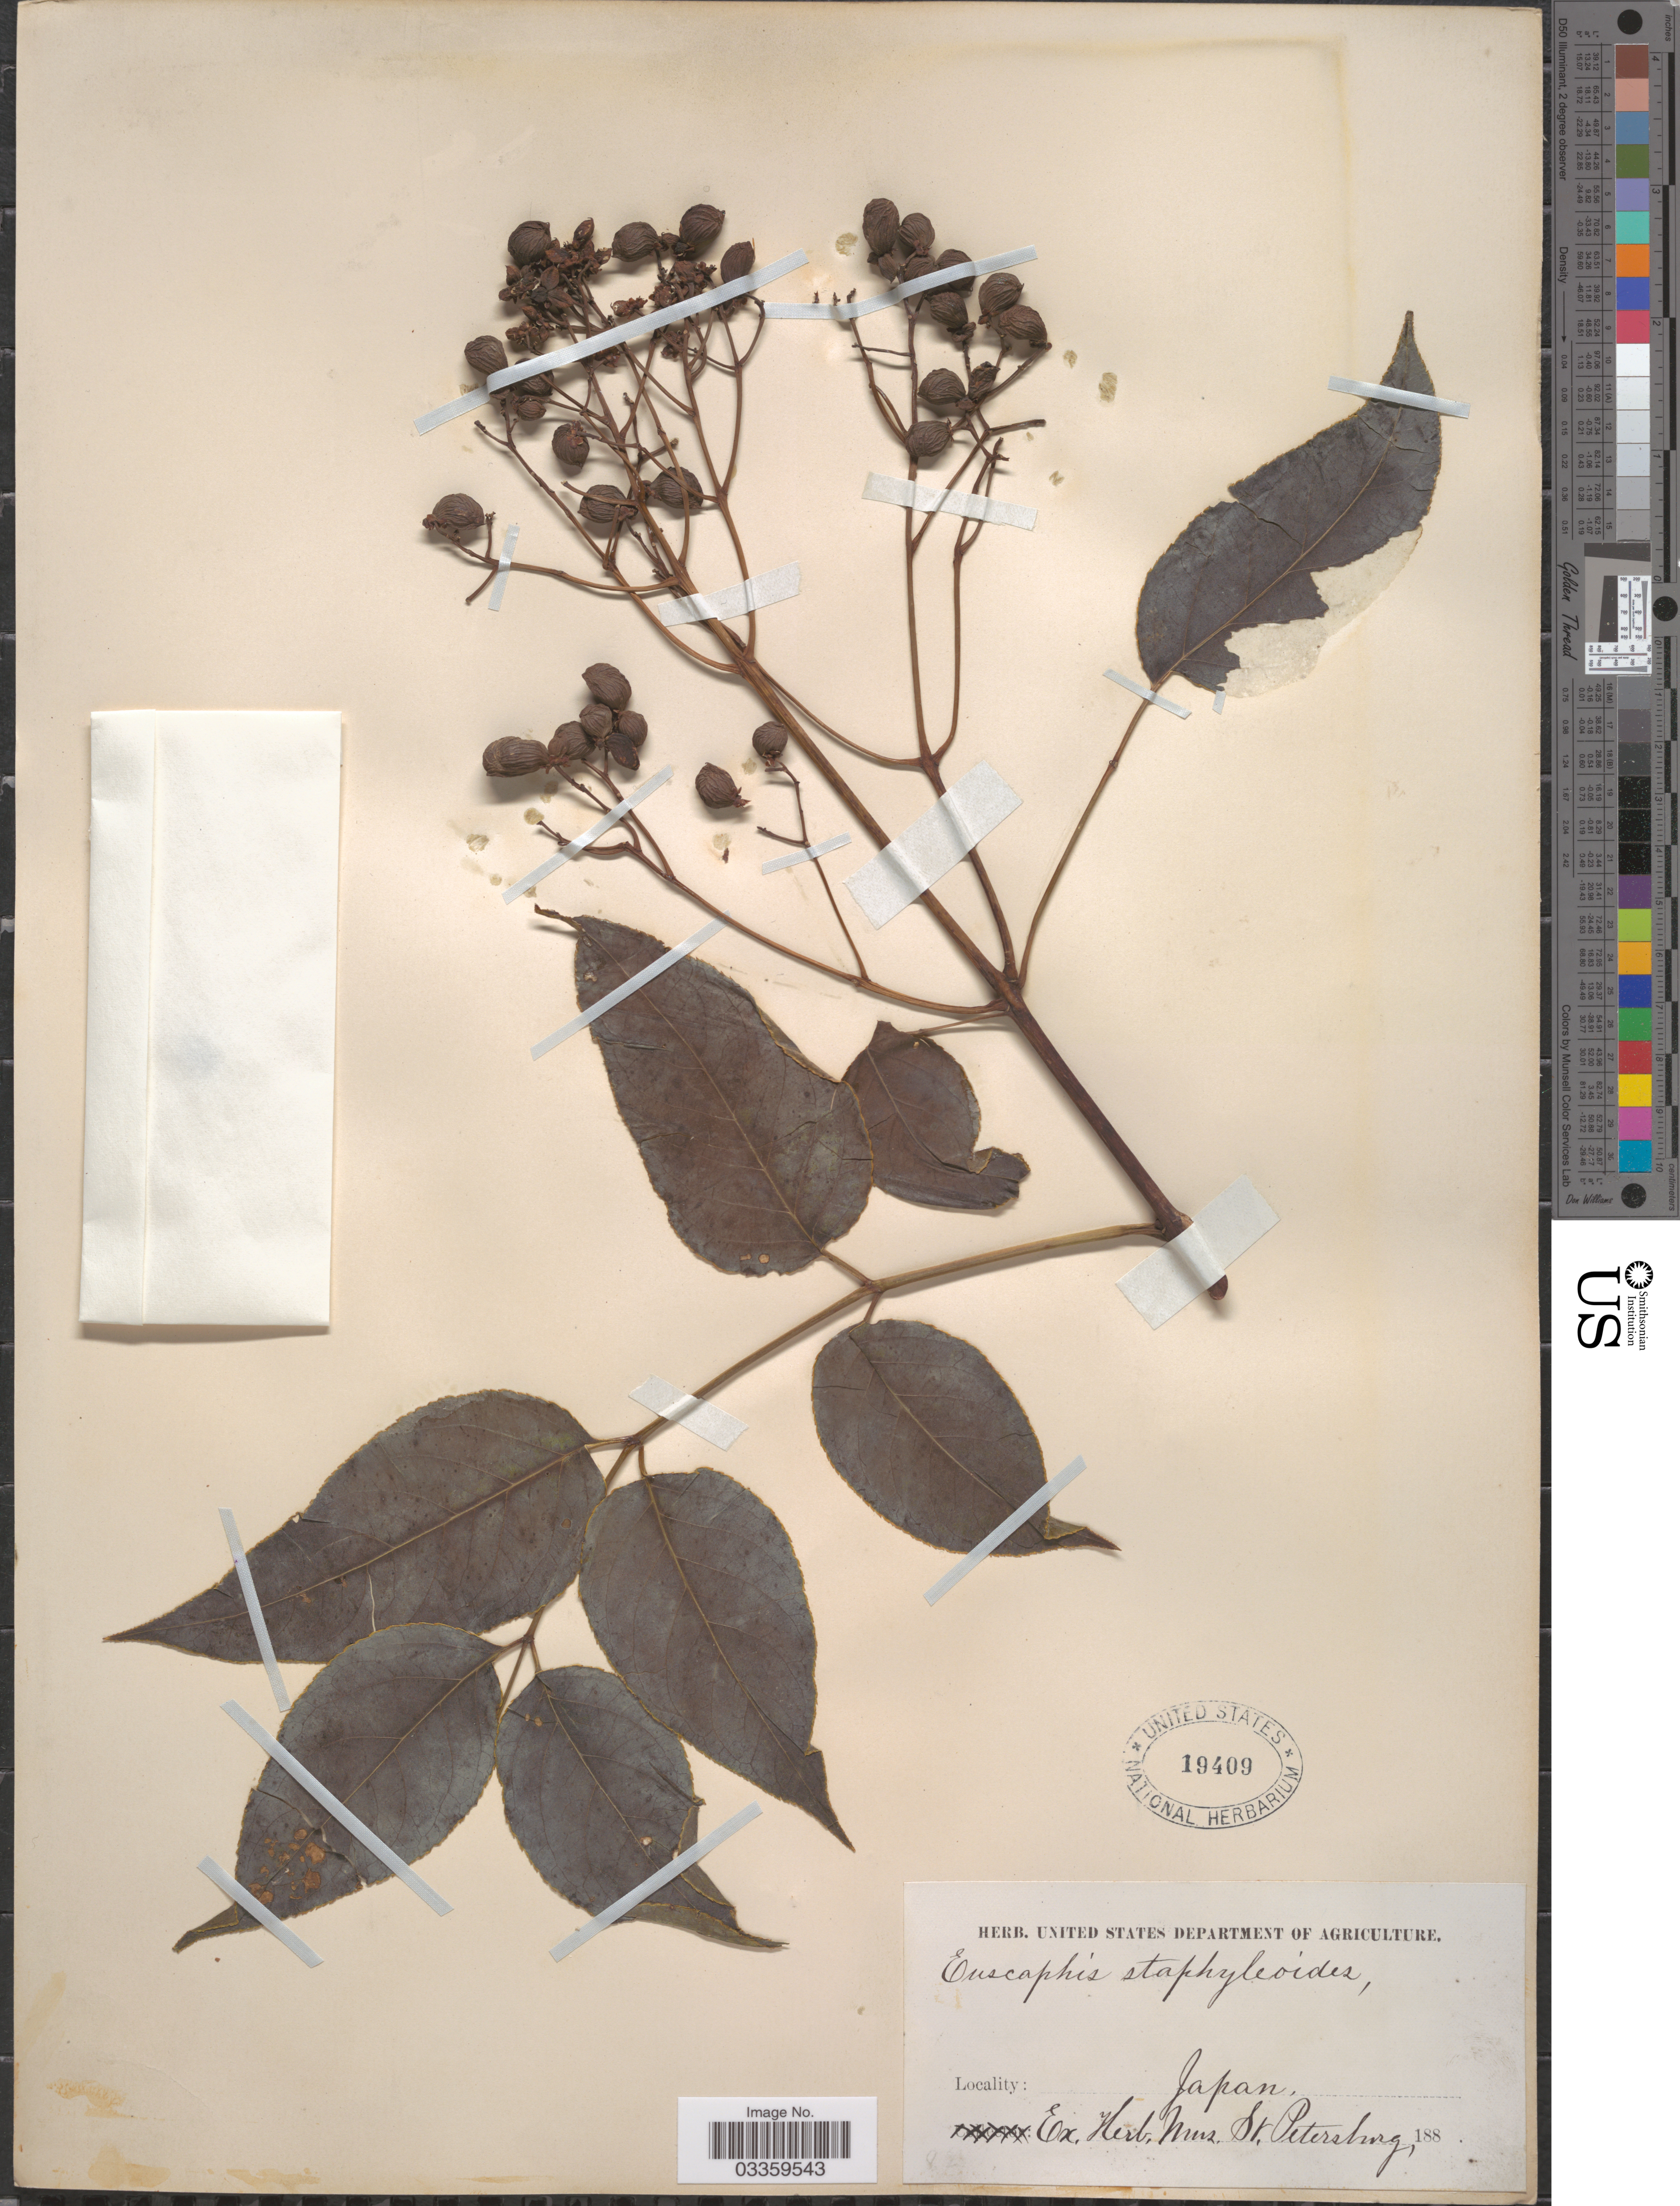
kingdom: Plantae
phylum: Tracheophyta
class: Magnoliopsida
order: Crossosomatales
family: Staphyleaceae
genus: Euscaphis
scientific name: Euscaphis japonica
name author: (Thunb.) Kanitz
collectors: ex herb. Mus. St. Petersburg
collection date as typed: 188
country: Japan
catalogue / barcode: US 19409